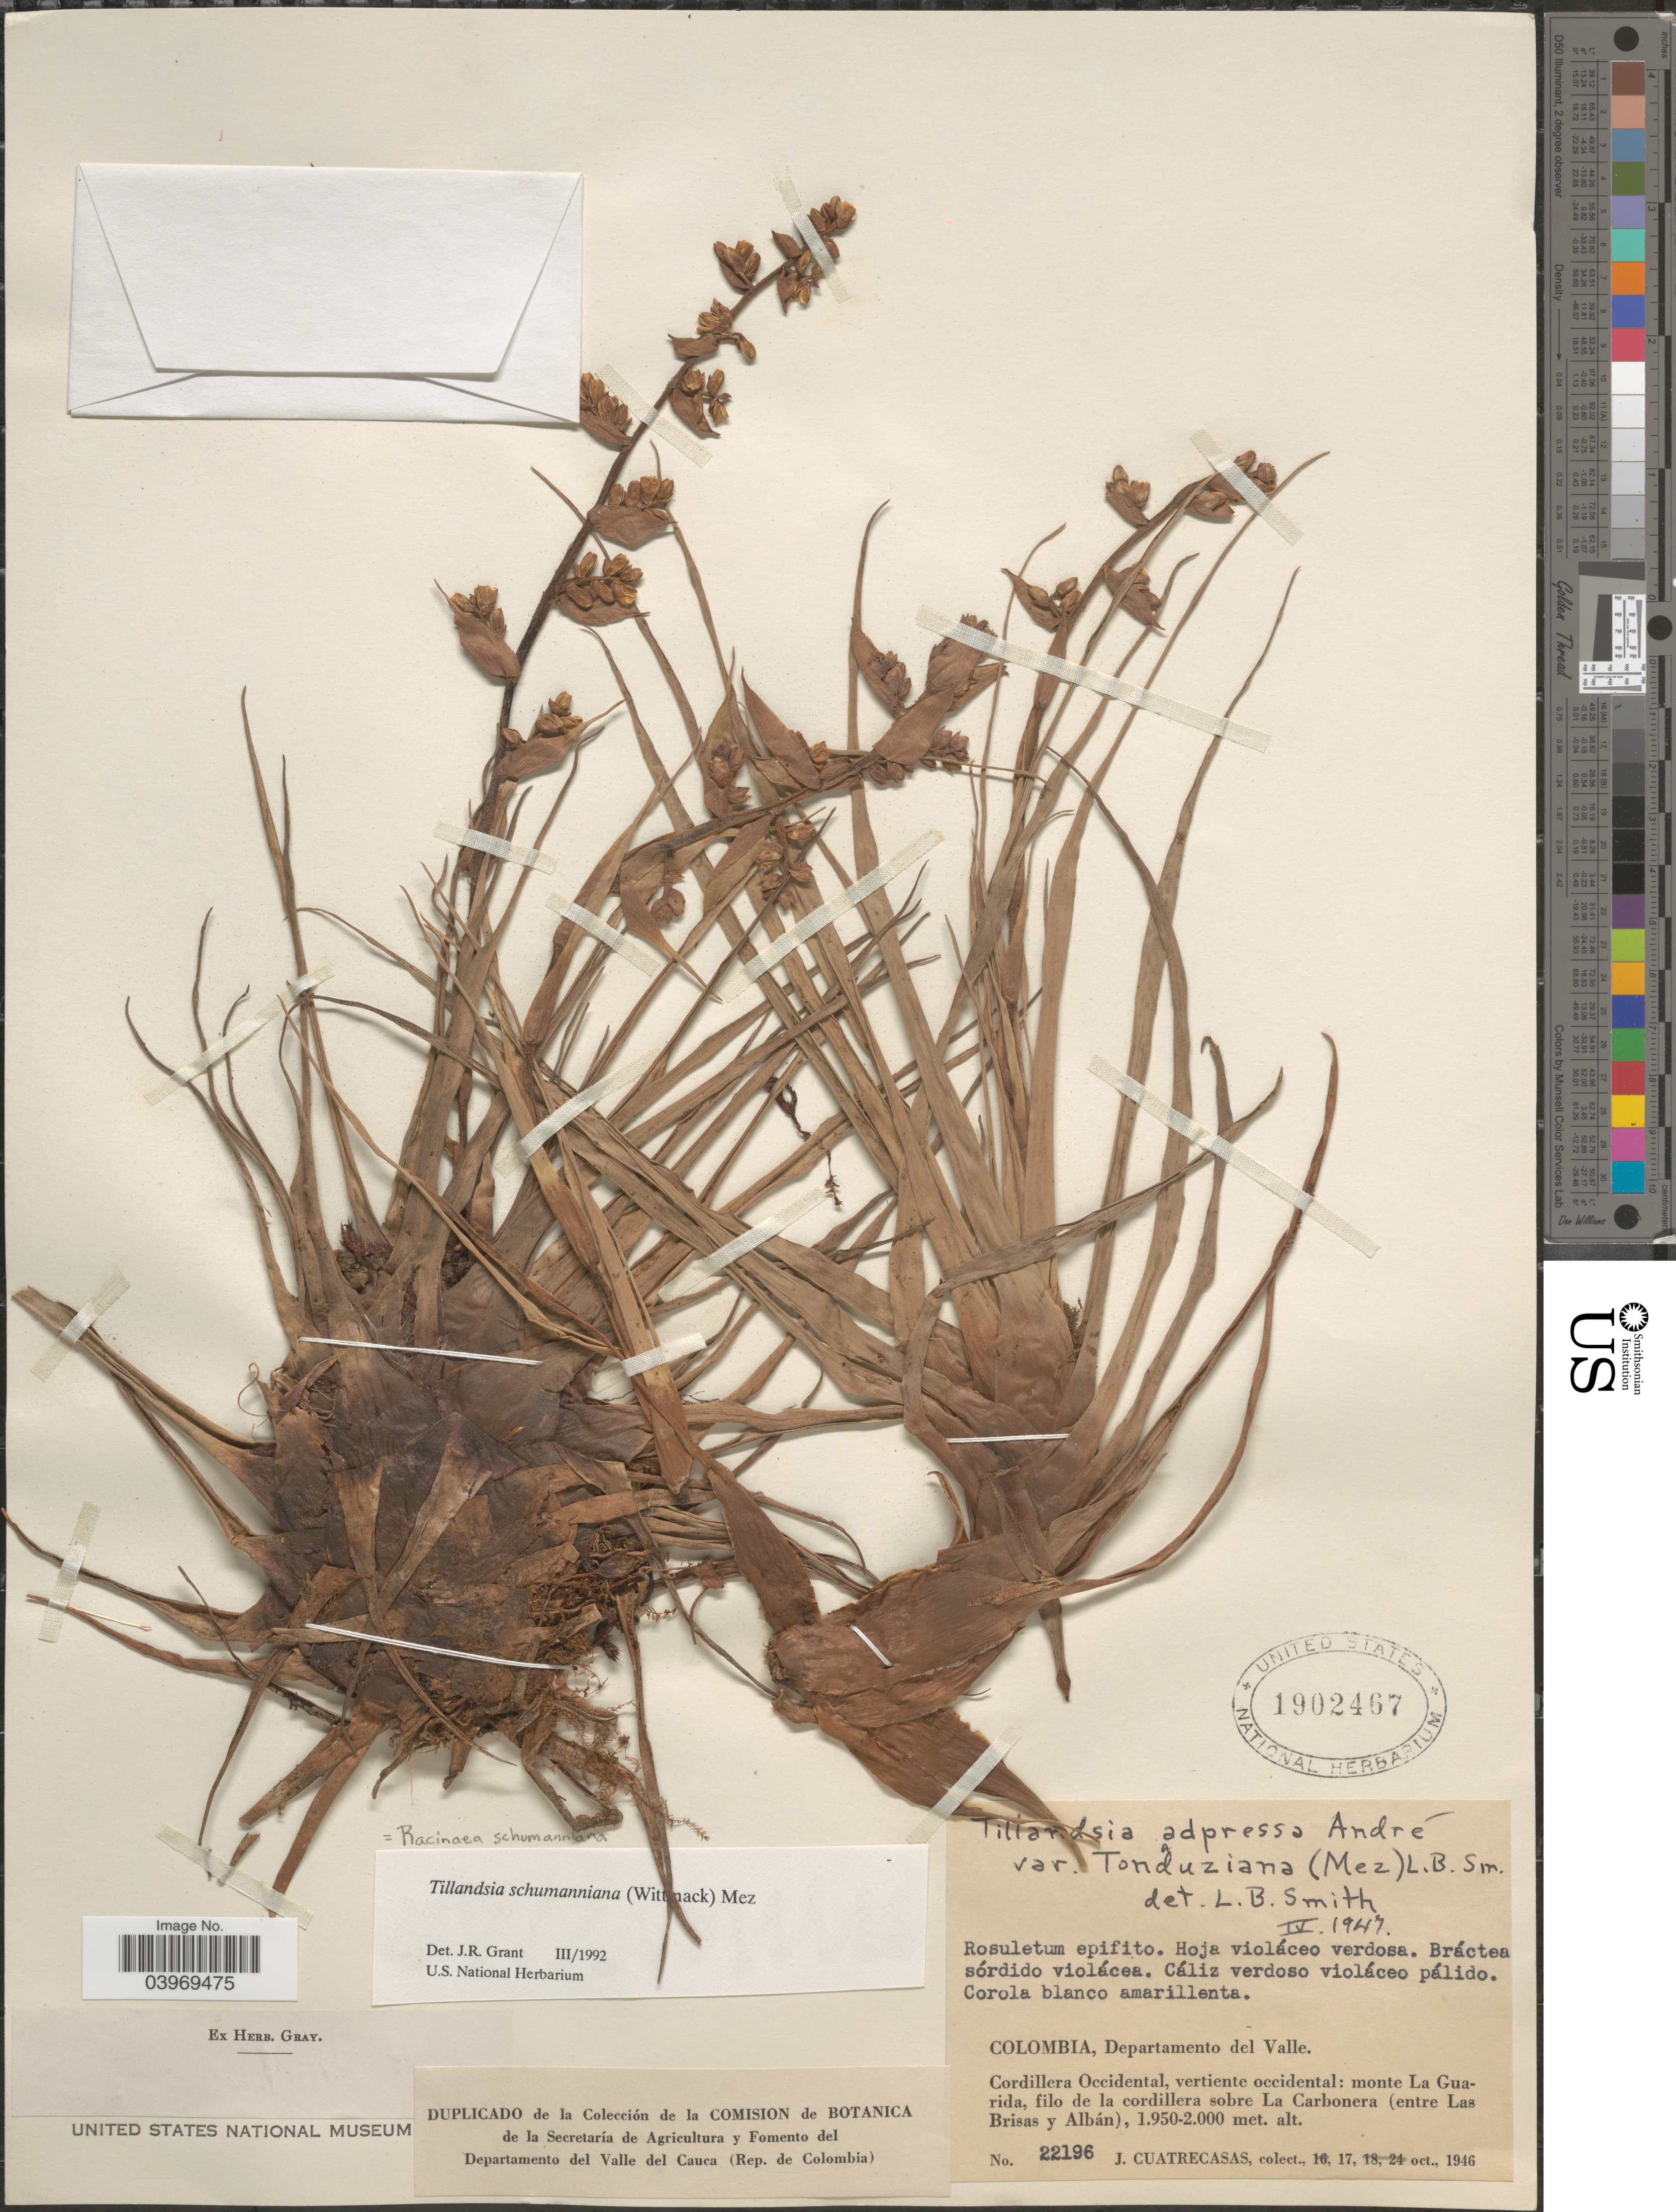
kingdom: Plantae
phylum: Tracheophyta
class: Liliopsida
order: Poales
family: Bromeliaceae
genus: Racinaea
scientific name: Racinaea schumanniana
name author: (Wittm.) J.R. Grant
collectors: J. Cuatrecasas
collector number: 22196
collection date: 1946-10-17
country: Colombia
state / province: Valle del Cauca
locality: Departamento del Valle. Cordillera Occidental, vertiente occidental: monte La Guarida, filo de la cordillera sobre La Carbonera (entre Las Brisas y Albán).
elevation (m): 1950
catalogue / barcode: US 1902467